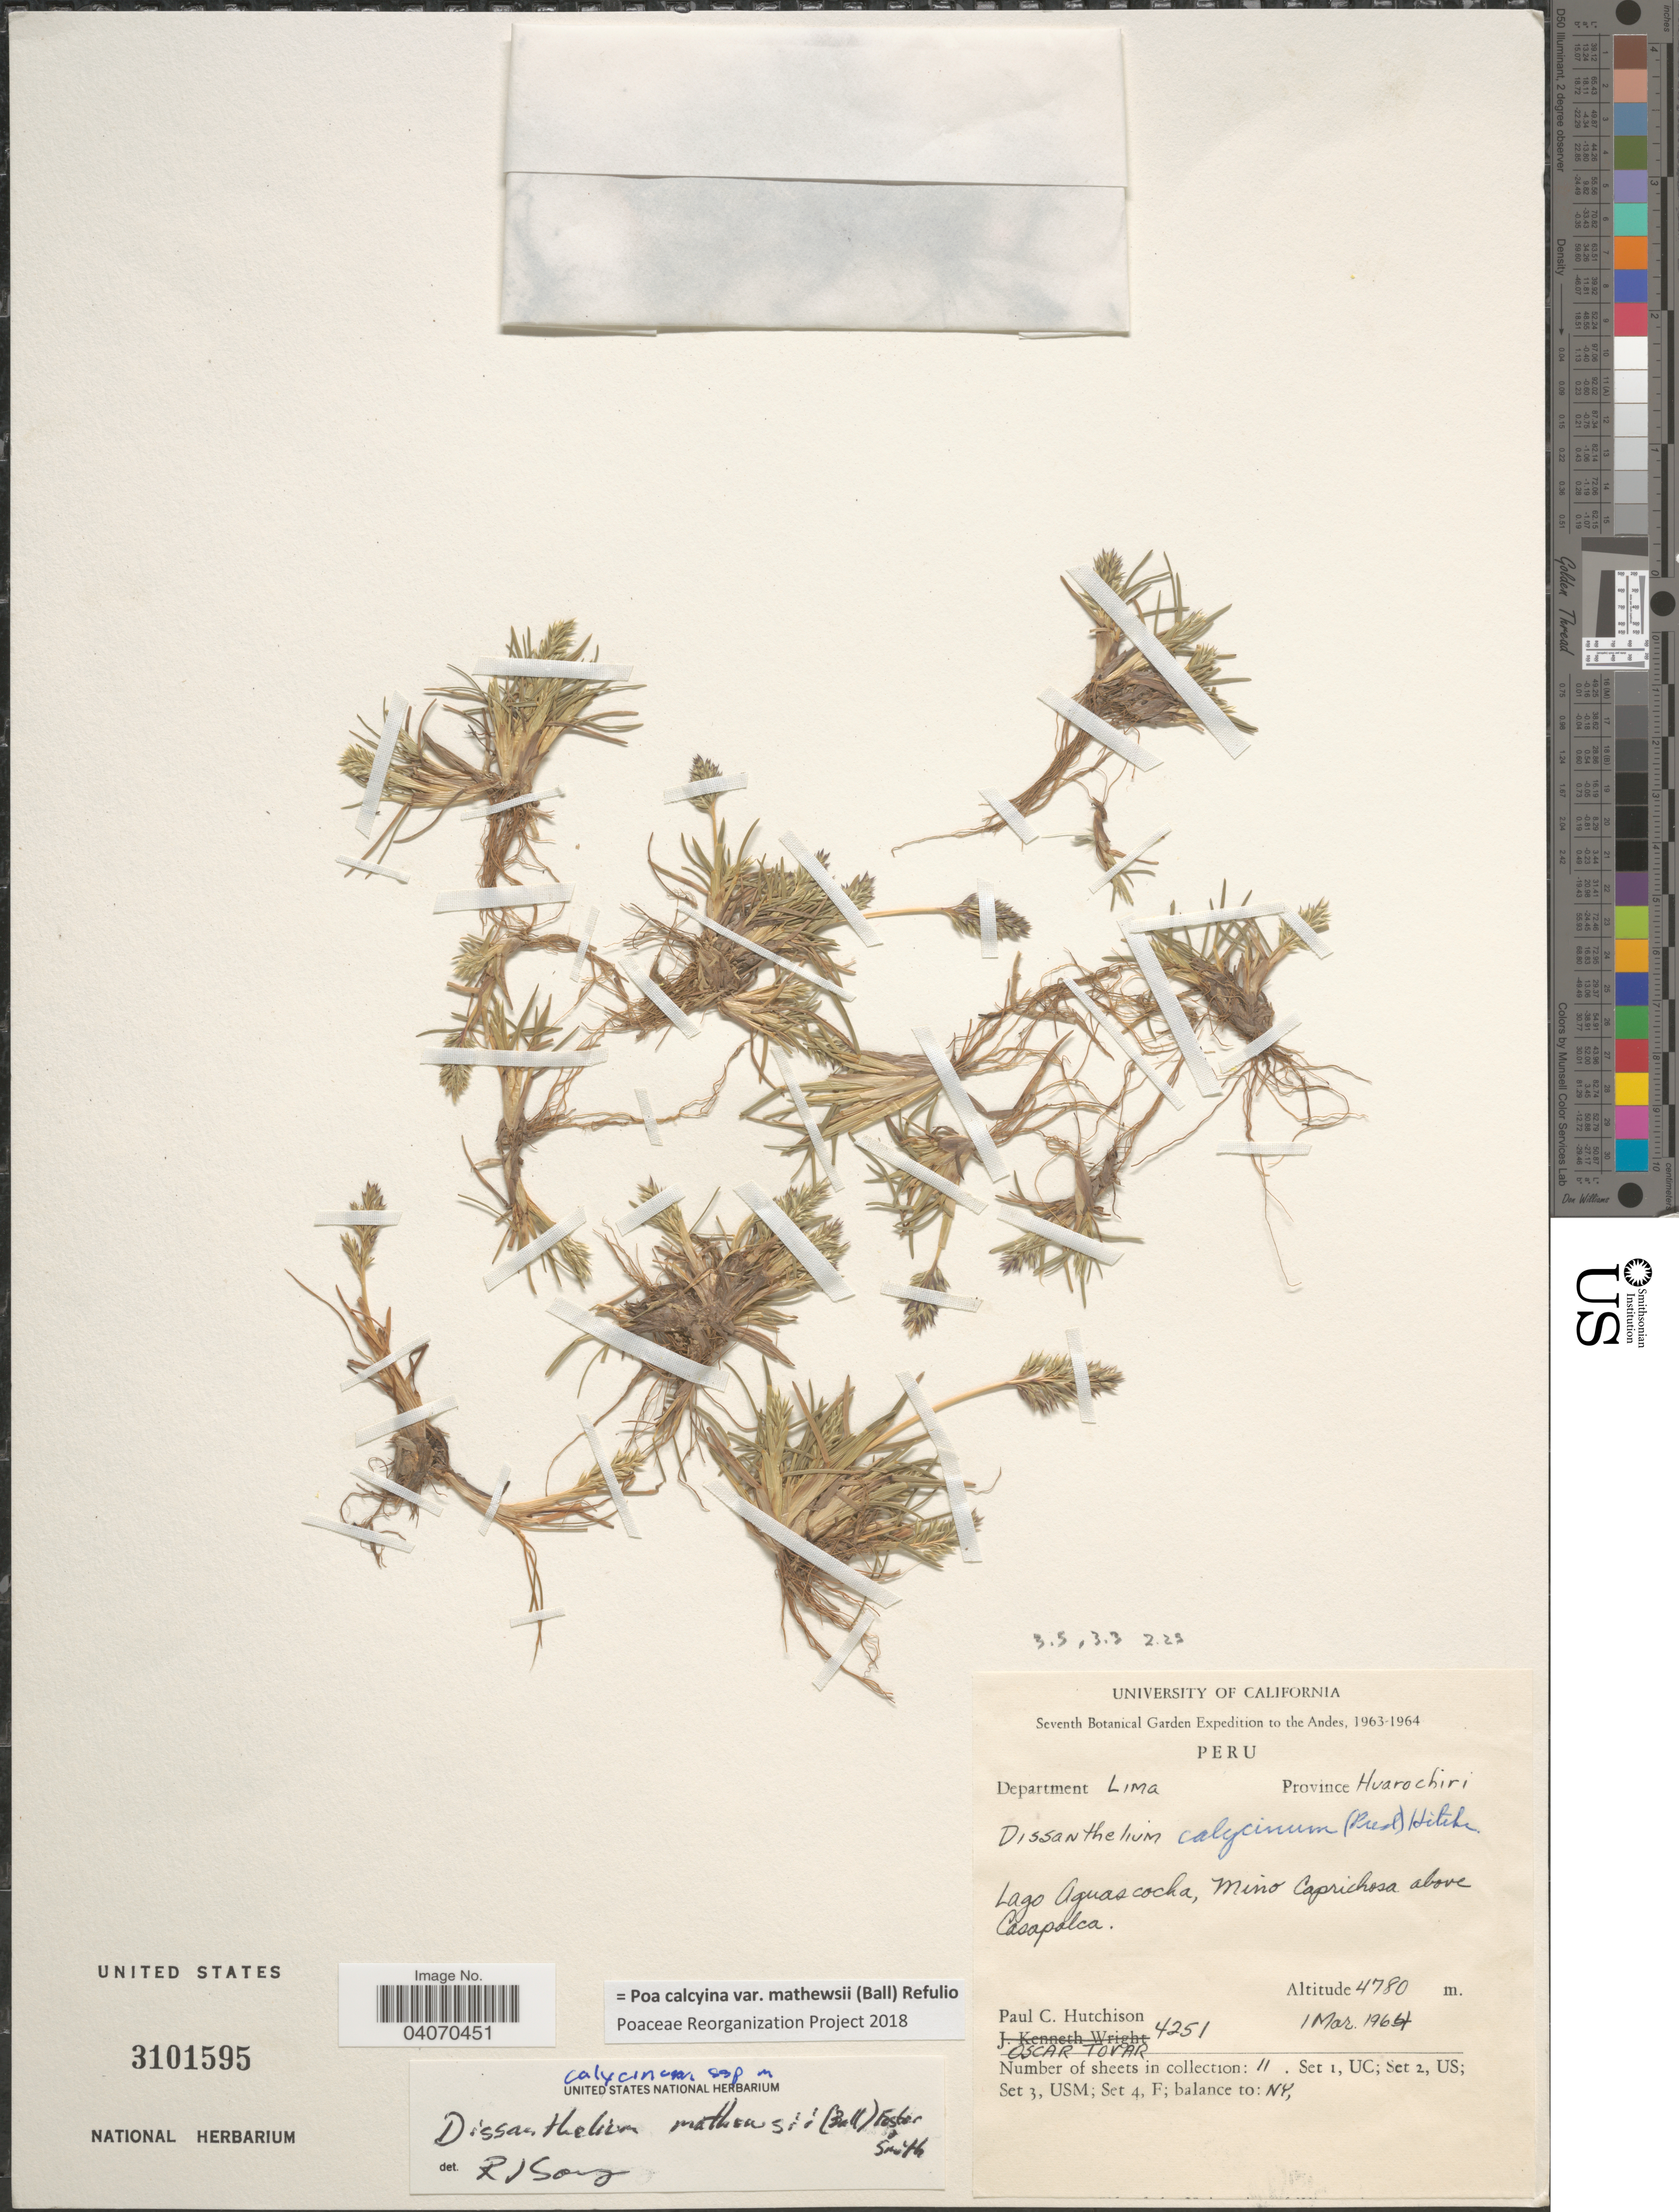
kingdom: Plantae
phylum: Tracheophyta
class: Liliopsida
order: Poales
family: Poaceae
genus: Poa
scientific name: Poa calycina var. mathewsii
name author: (Ball) Refulio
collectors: P. C. Hutchison & Ó. Tovar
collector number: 4251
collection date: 1964-03-01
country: Peru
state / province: Lima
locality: Department Lima. Province Huarochiri. Lago Aguascocha, Mino Caprichosa above Casapalca. Seventh Botanical Garden Expedition to the Andes, 1963-1964.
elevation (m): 4780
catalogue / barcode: US 3101595